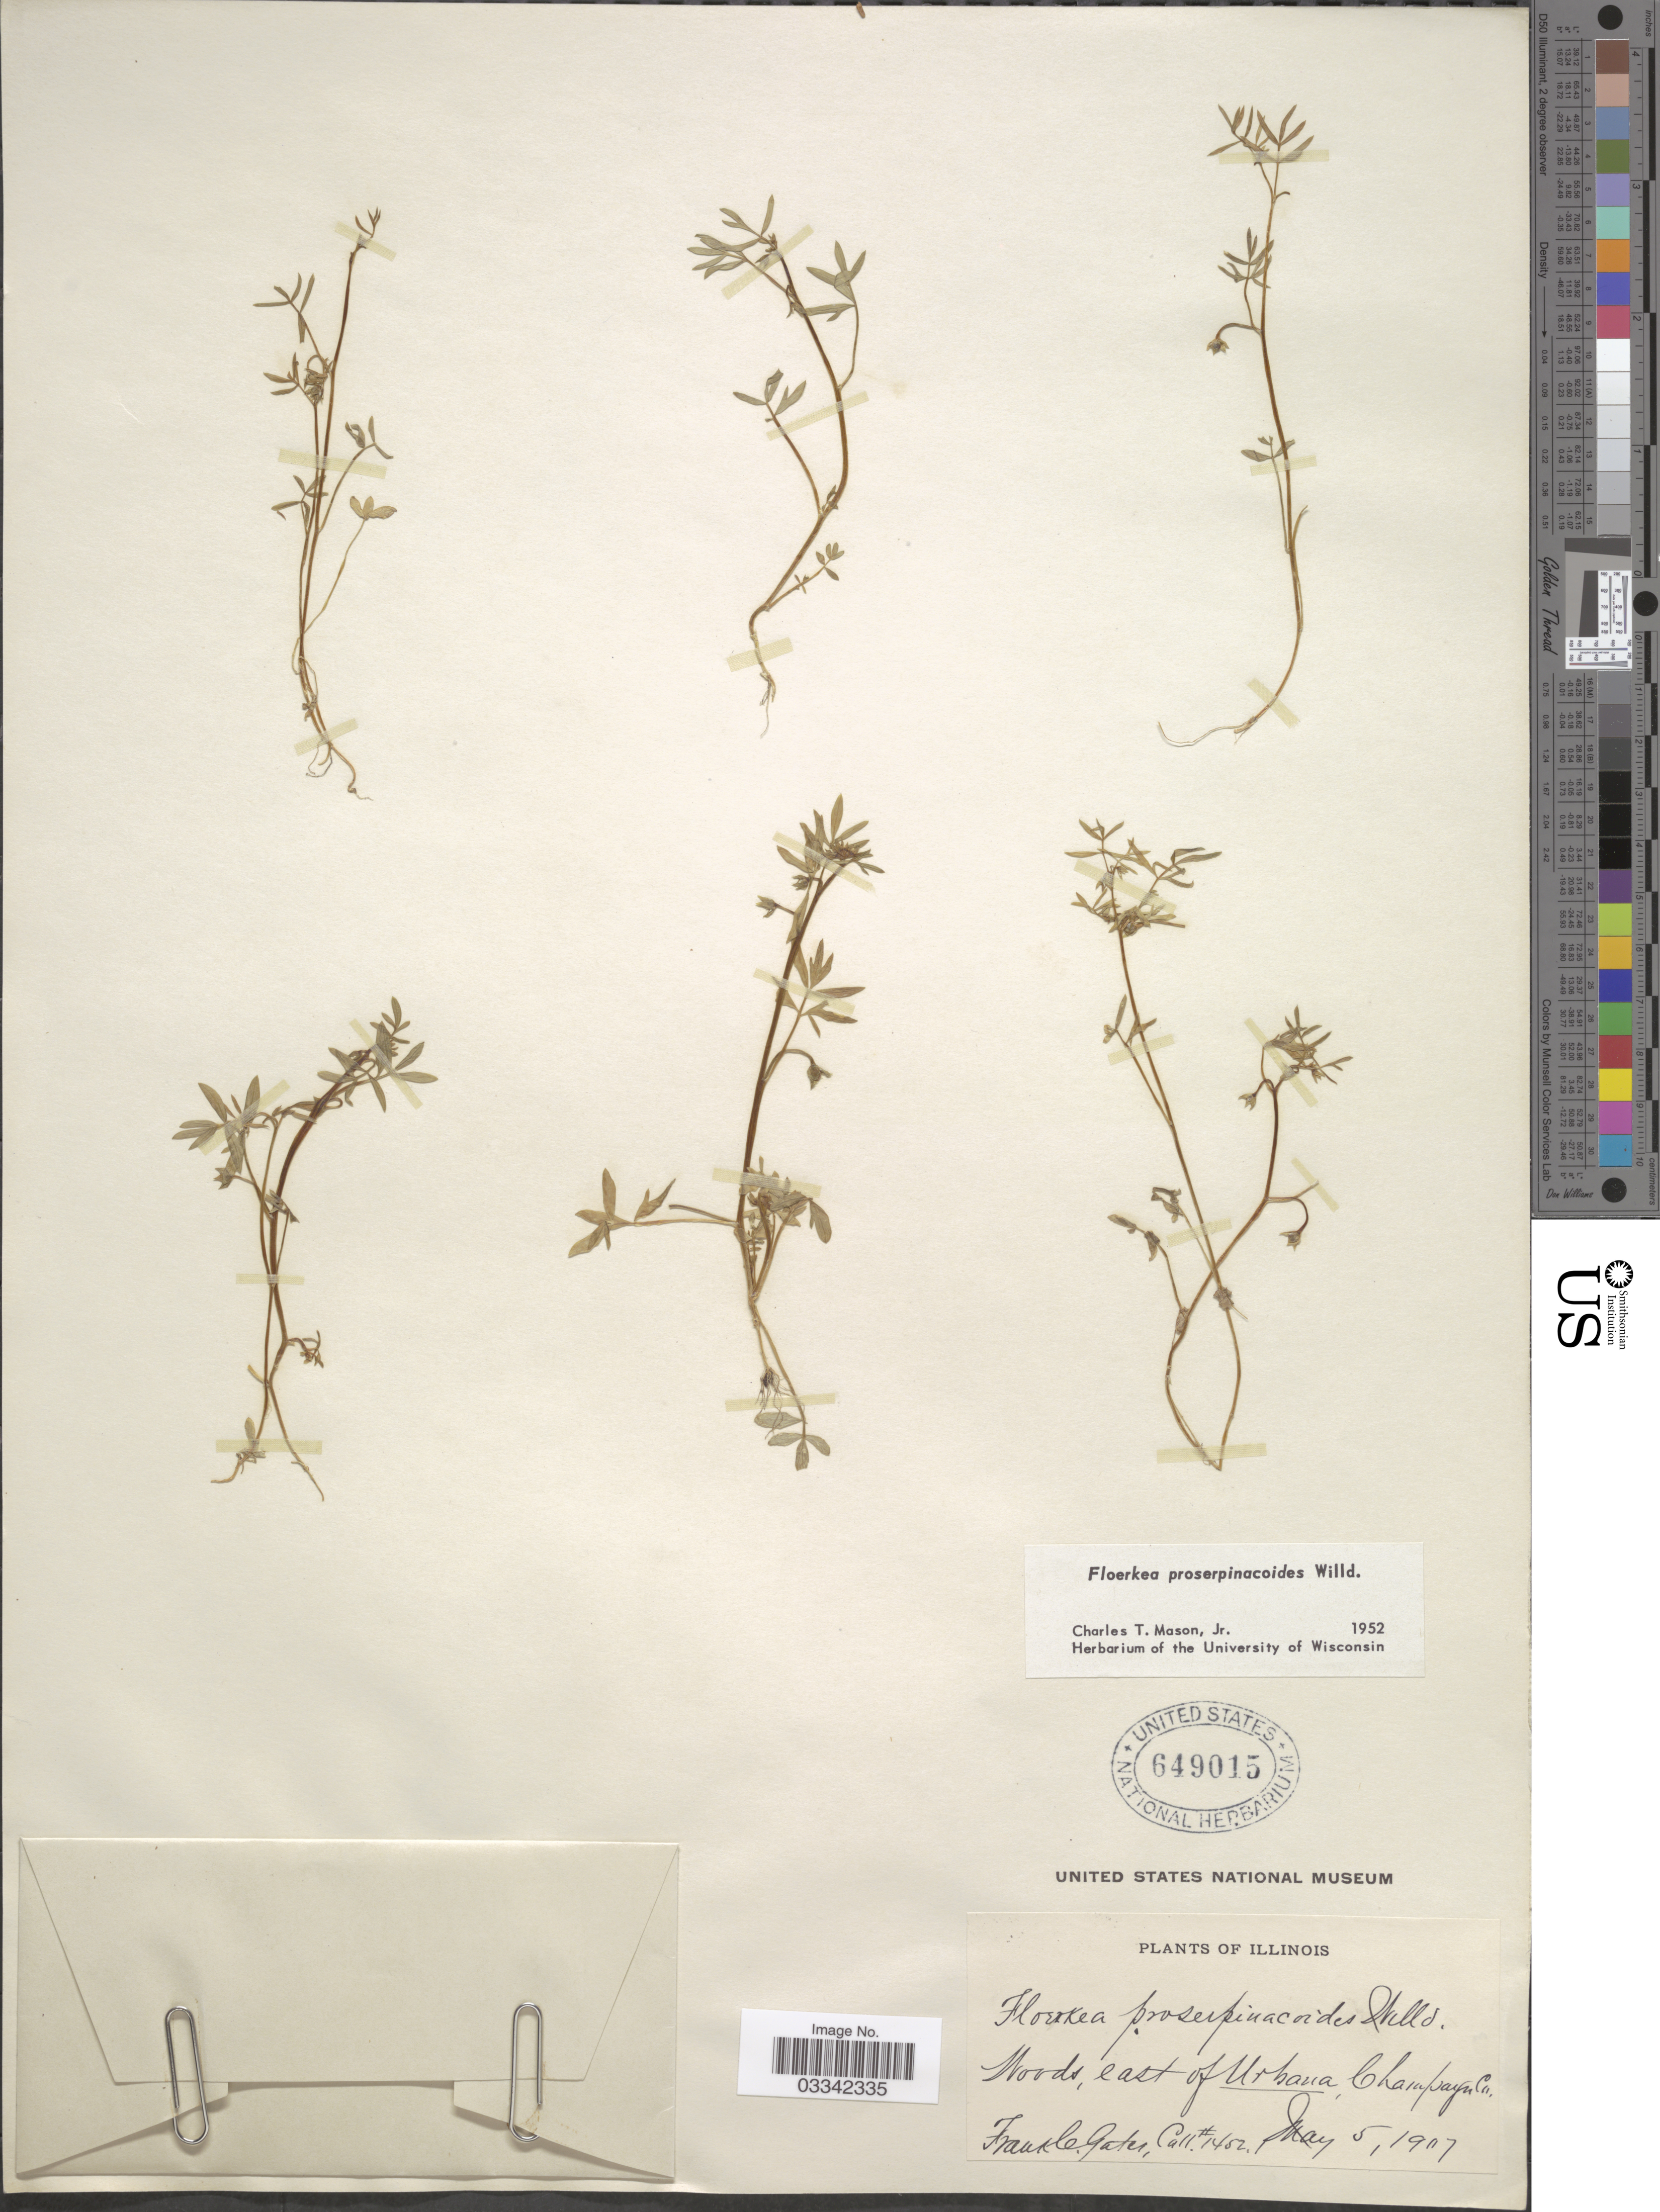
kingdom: Plantae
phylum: Tracheophyta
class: Magnoliopsida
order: Brassicales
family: Limnanthaceae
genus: Floerkea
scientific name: Floerkea proserpinacoides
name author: Willd.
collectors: F. C. Gates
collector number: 1452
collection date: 1907-05-05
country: United States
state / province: Illinois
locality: East of Urbana, Champaign Co.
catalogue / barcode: US 649015